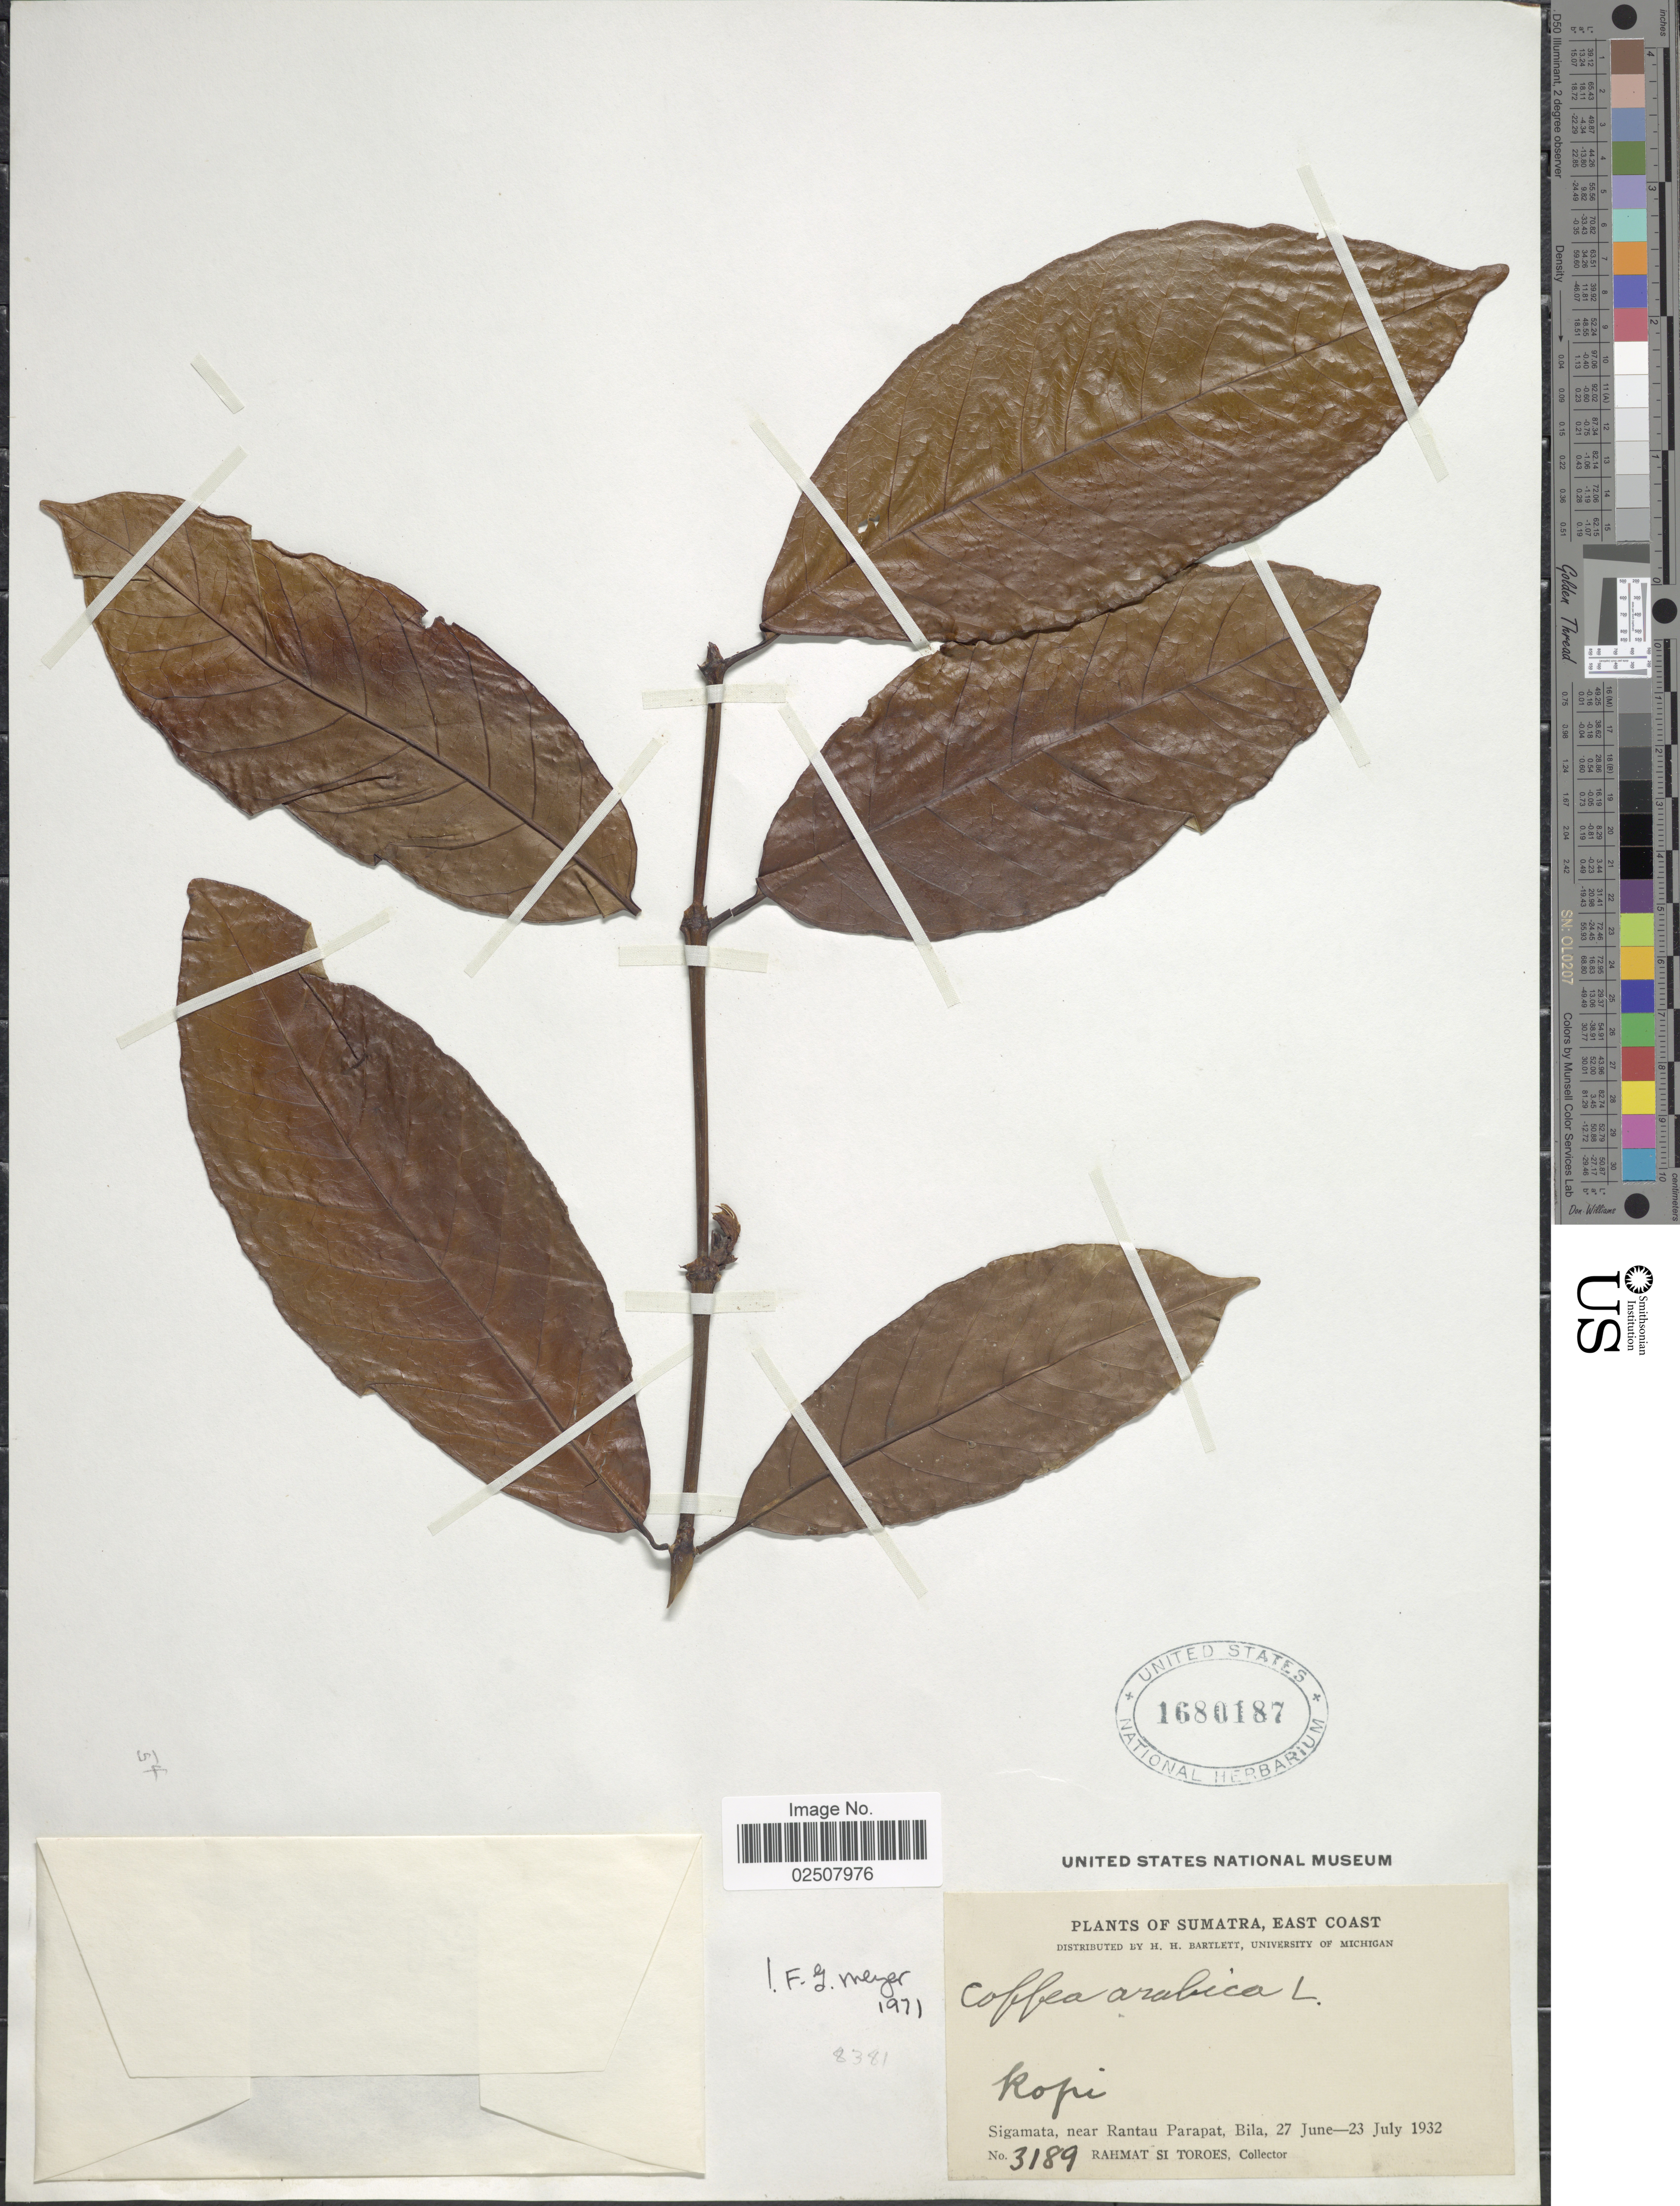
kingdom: Plantae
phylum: Tracheophyta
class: Magnoliopsida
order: Gentianales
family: Rubiaceae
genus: Coffea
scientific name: Coffea arabica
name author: L.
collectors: Rahmat Si Boeea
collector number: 3189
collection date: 1932-06-27/1932-07-23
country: Indonesia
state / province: Sumatra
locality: East Coast, Kopi, Sigamata, near Rantau Parapat, Bila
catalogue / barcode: US 1680187